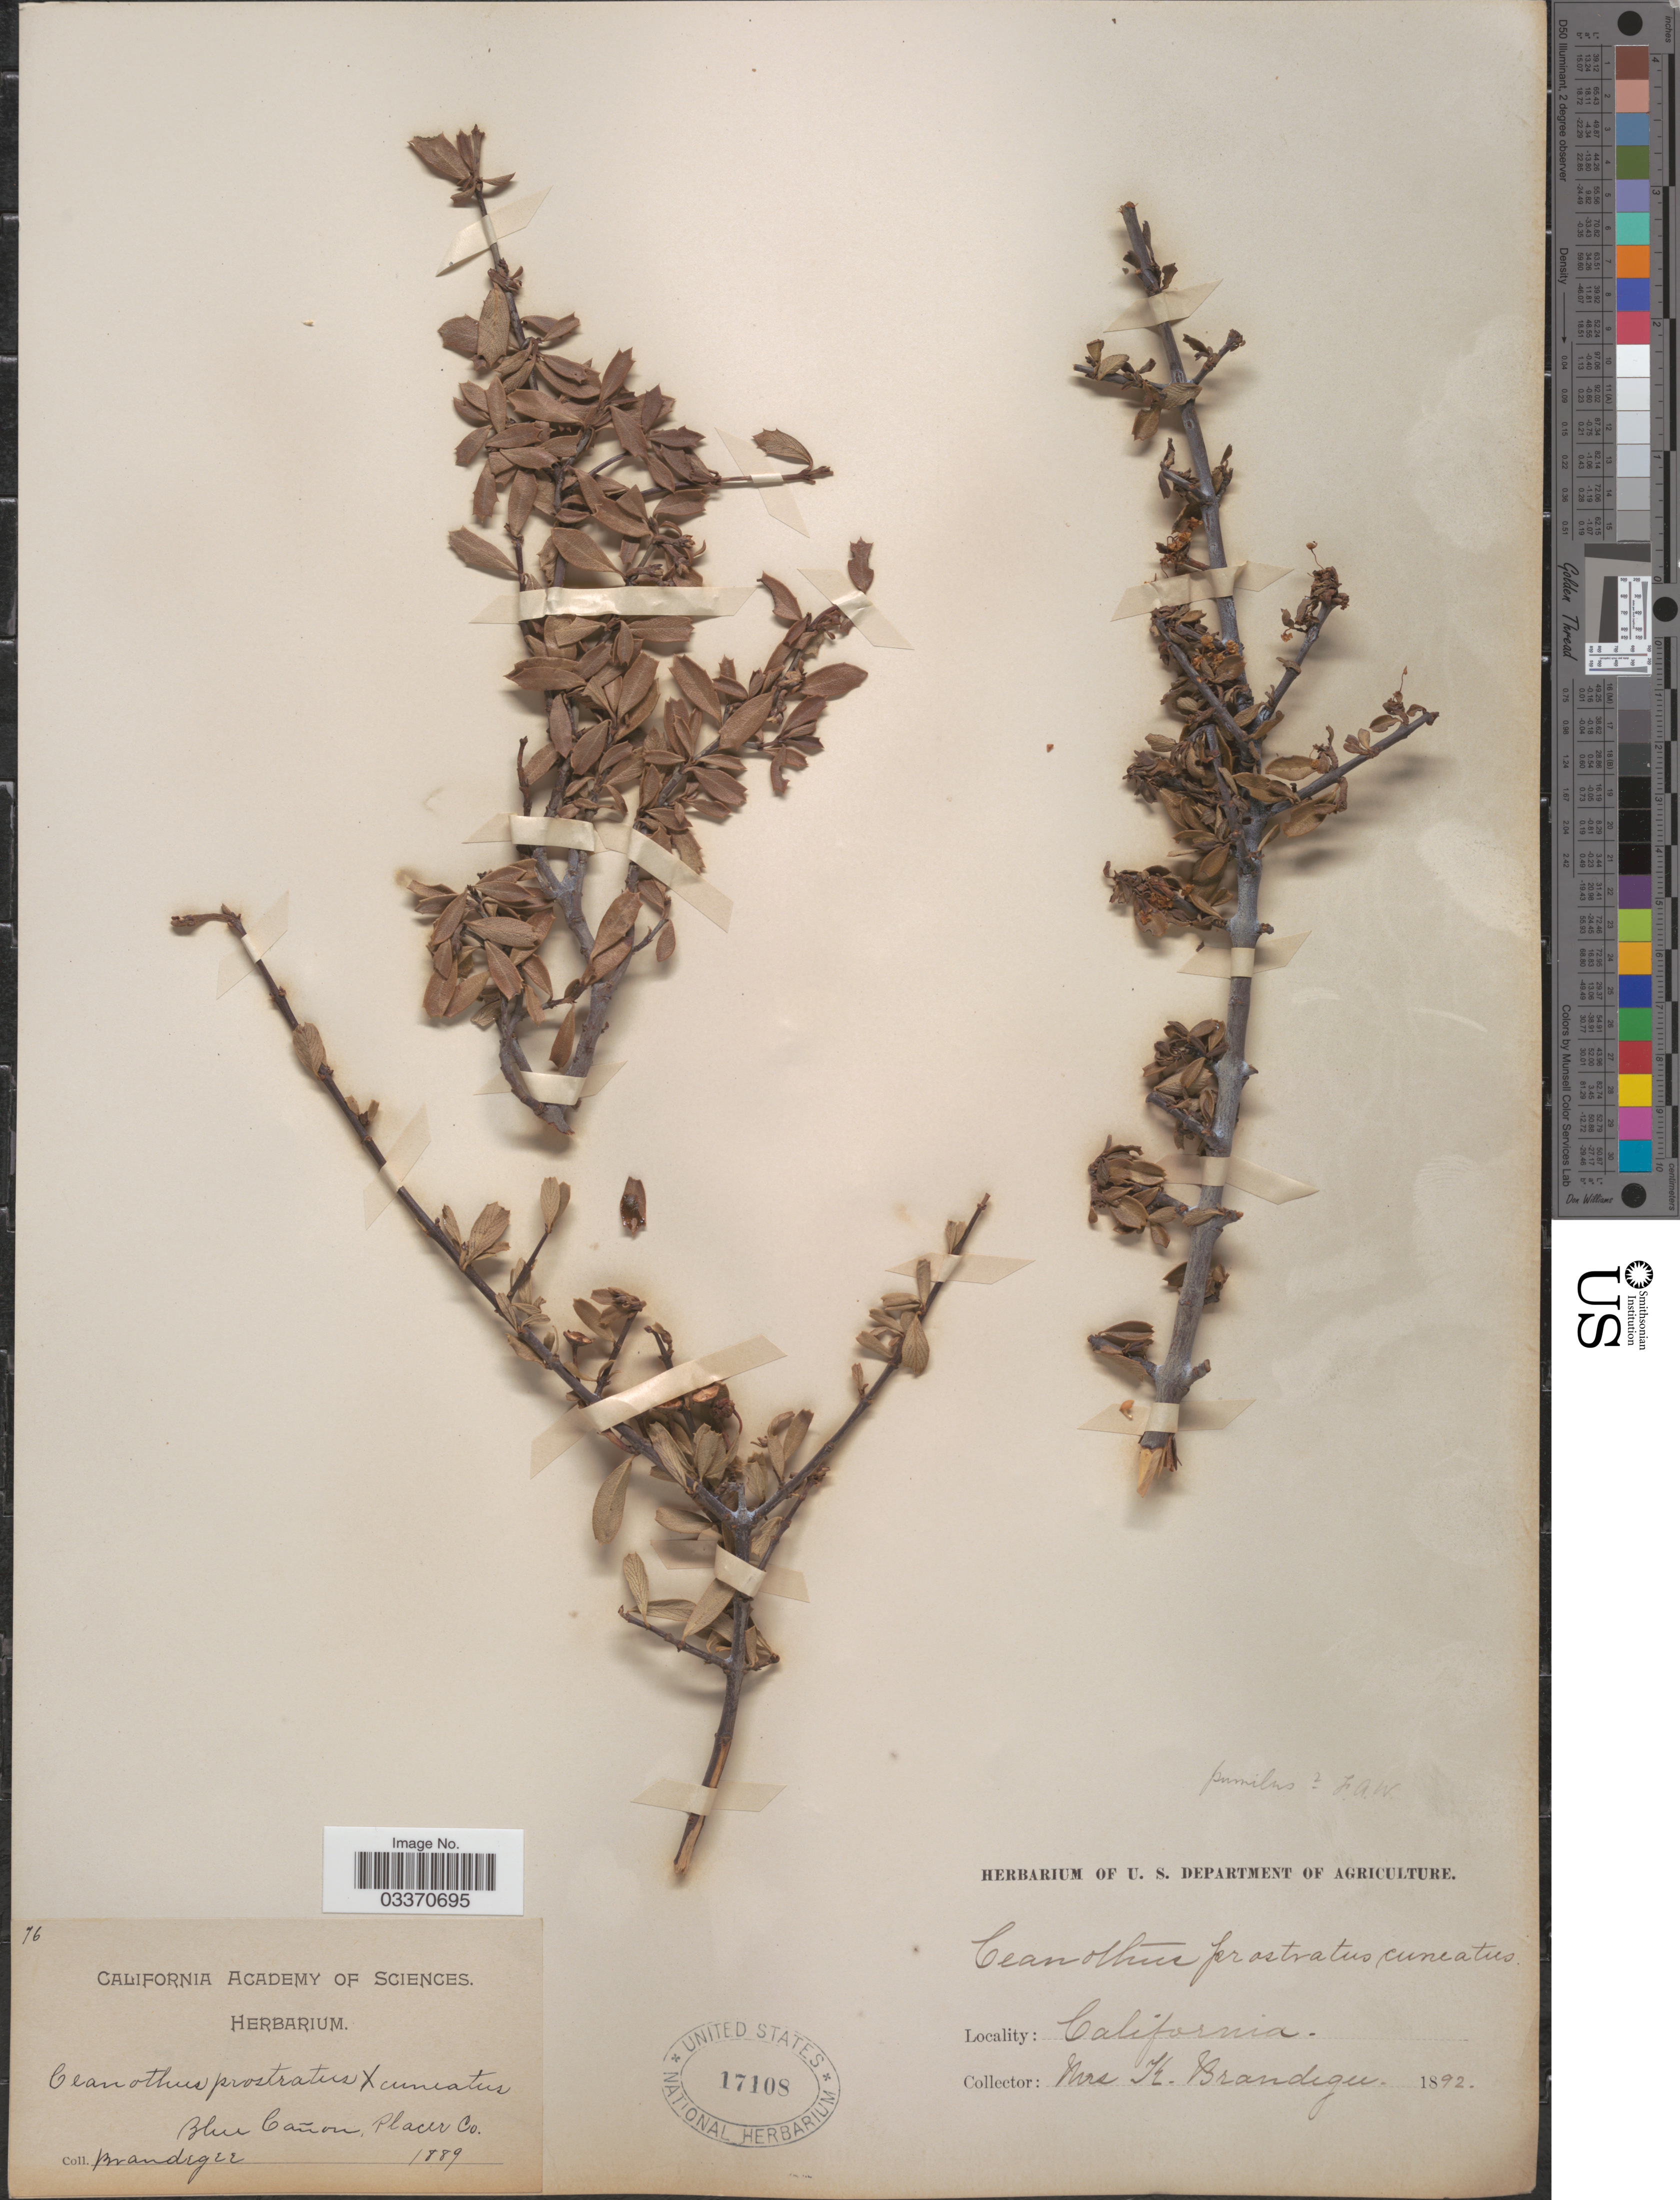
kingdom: Plantae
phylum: Tracheophyta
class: Magnoliopsida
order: Rosales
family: Rhamnaceae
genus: Ceanothus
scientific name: Ceanothus prostratus x C. cuneatus (Hook.) Nutt.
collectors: K. Brandegee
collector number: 76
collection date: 1889/1892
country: United States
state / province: California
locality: Blue Cañon.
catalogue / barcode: US 17108